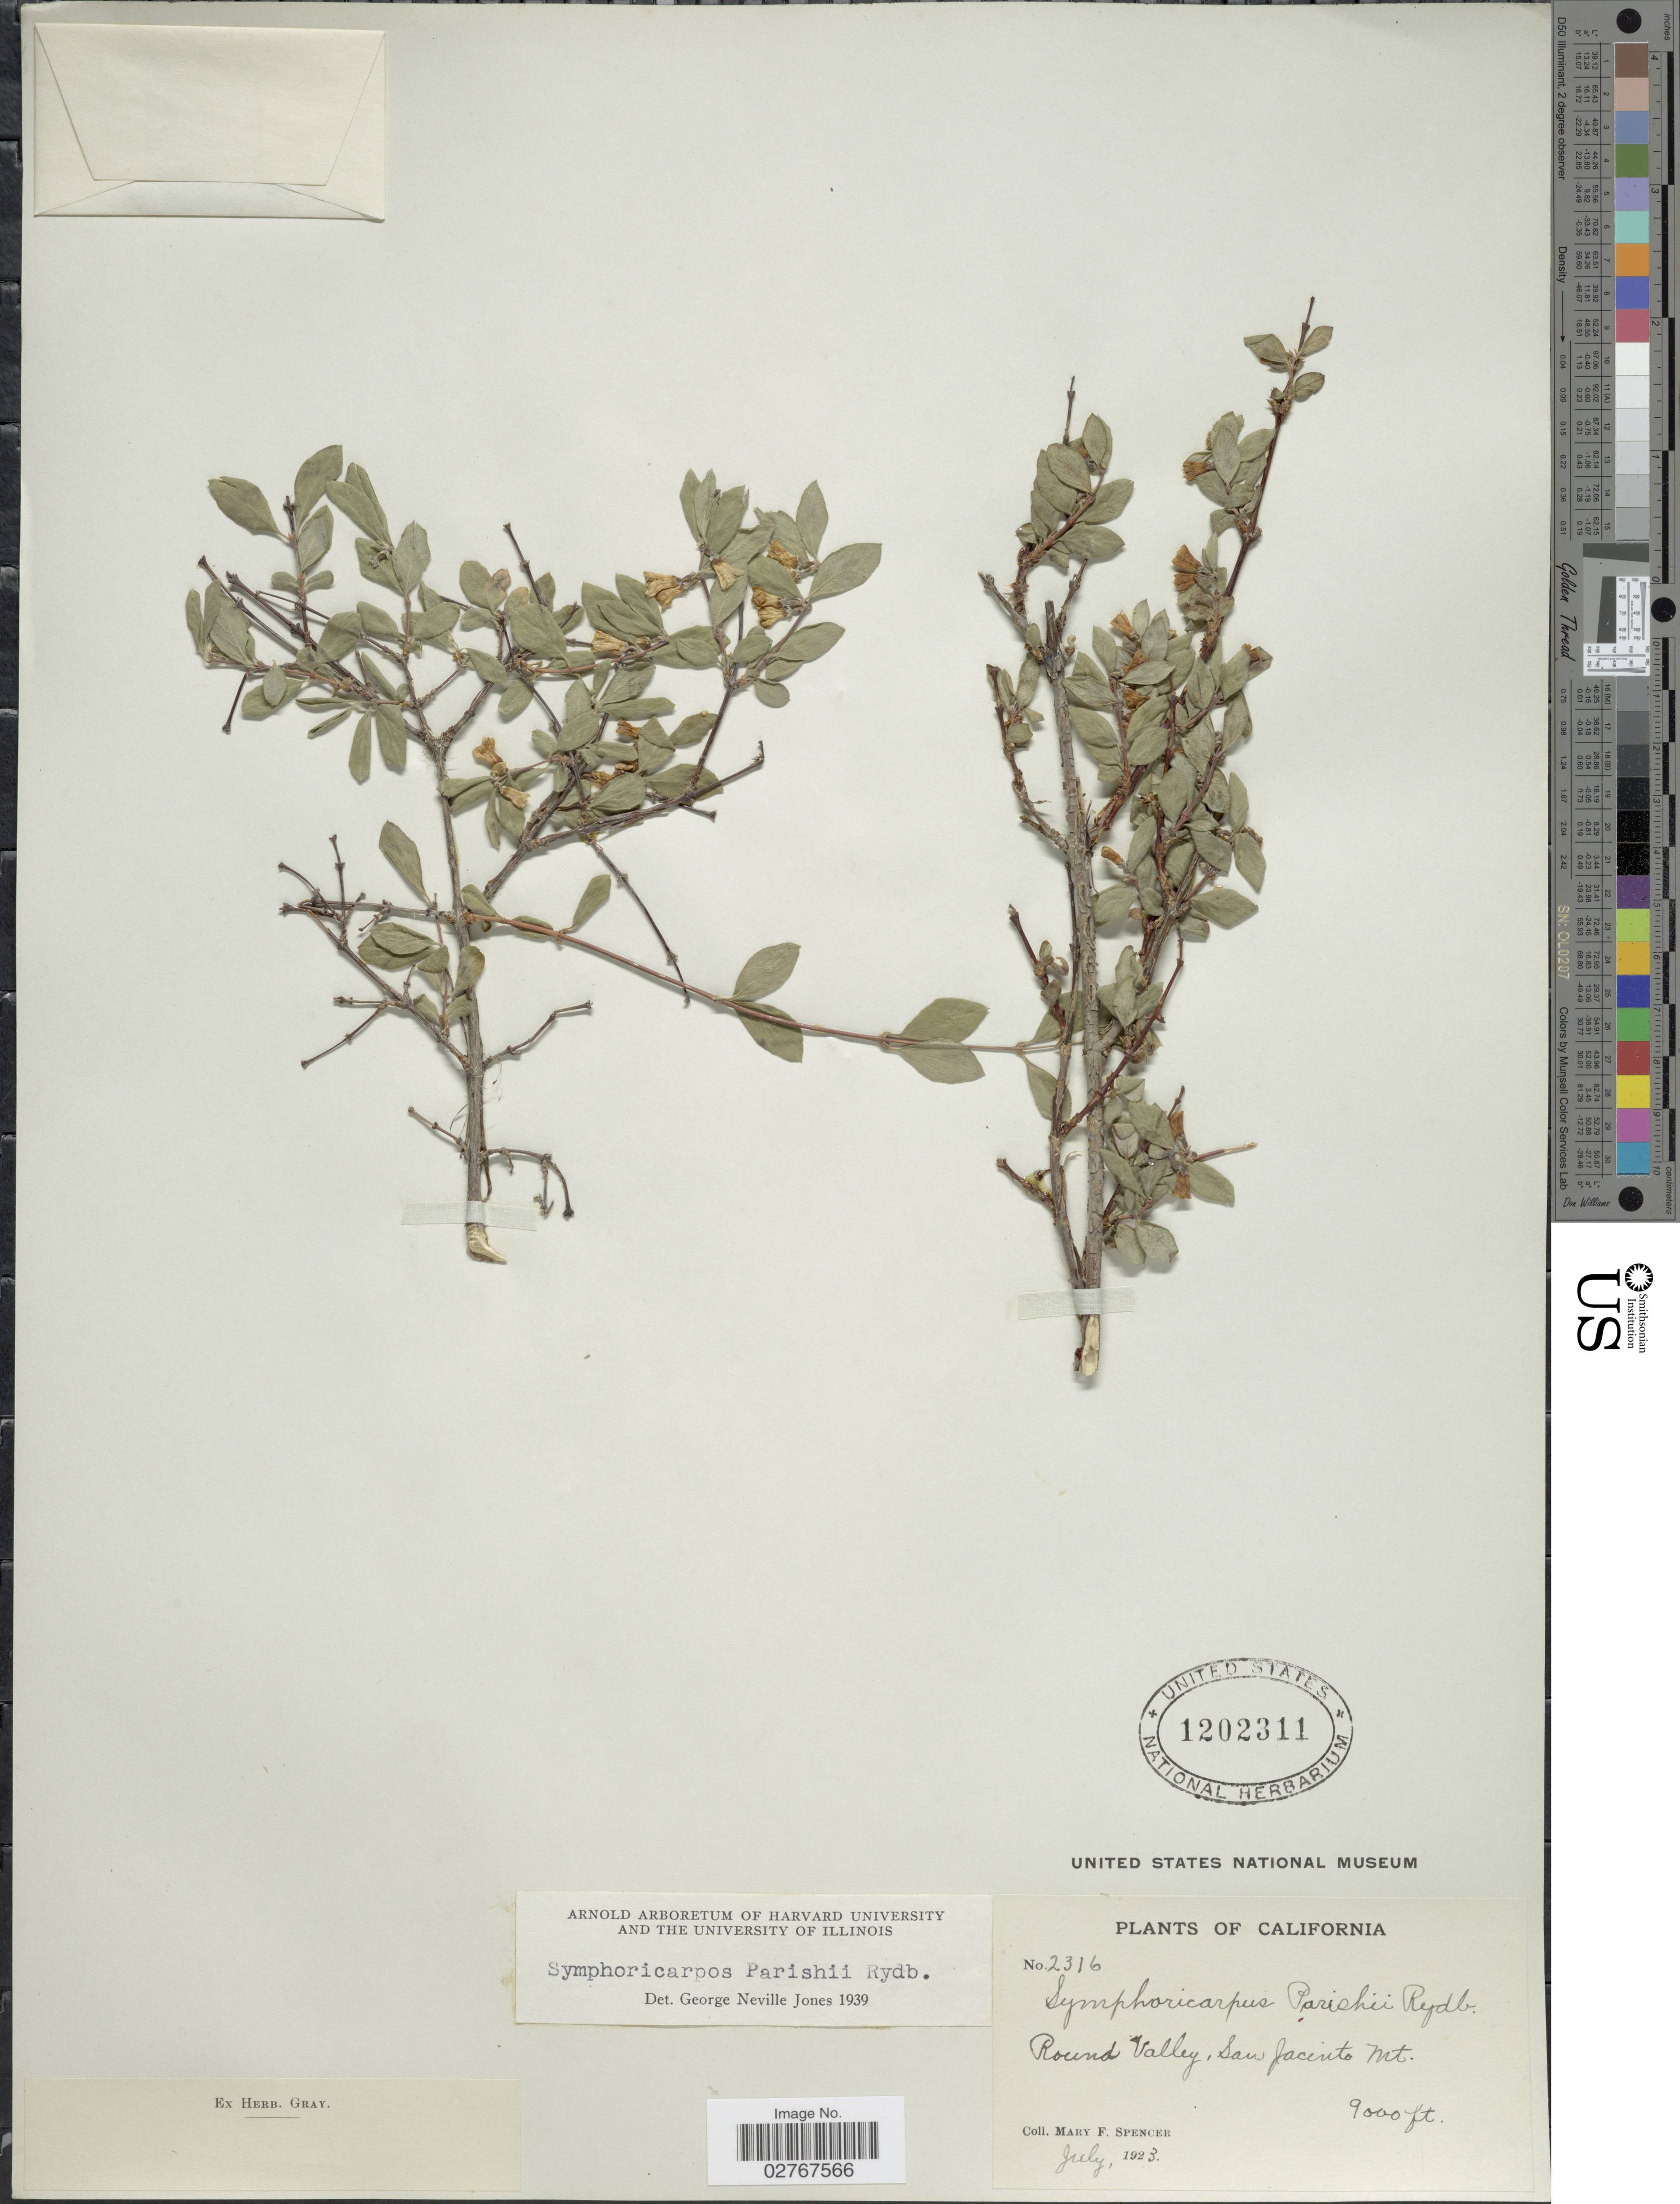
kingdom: Plantae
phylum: Tracheophyta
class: Magnoliopsida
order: Dipsacales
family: Caprifoliaceae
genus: Symphoricarpos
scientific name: Symphoricarpos parishii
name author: Rydb.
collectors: M. Spencer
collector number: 2316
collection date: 1923-07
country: United States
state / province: California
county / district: Riverside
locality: Round Valley, San Jacinto Mt.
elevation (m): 2743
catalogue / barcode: US 1202311